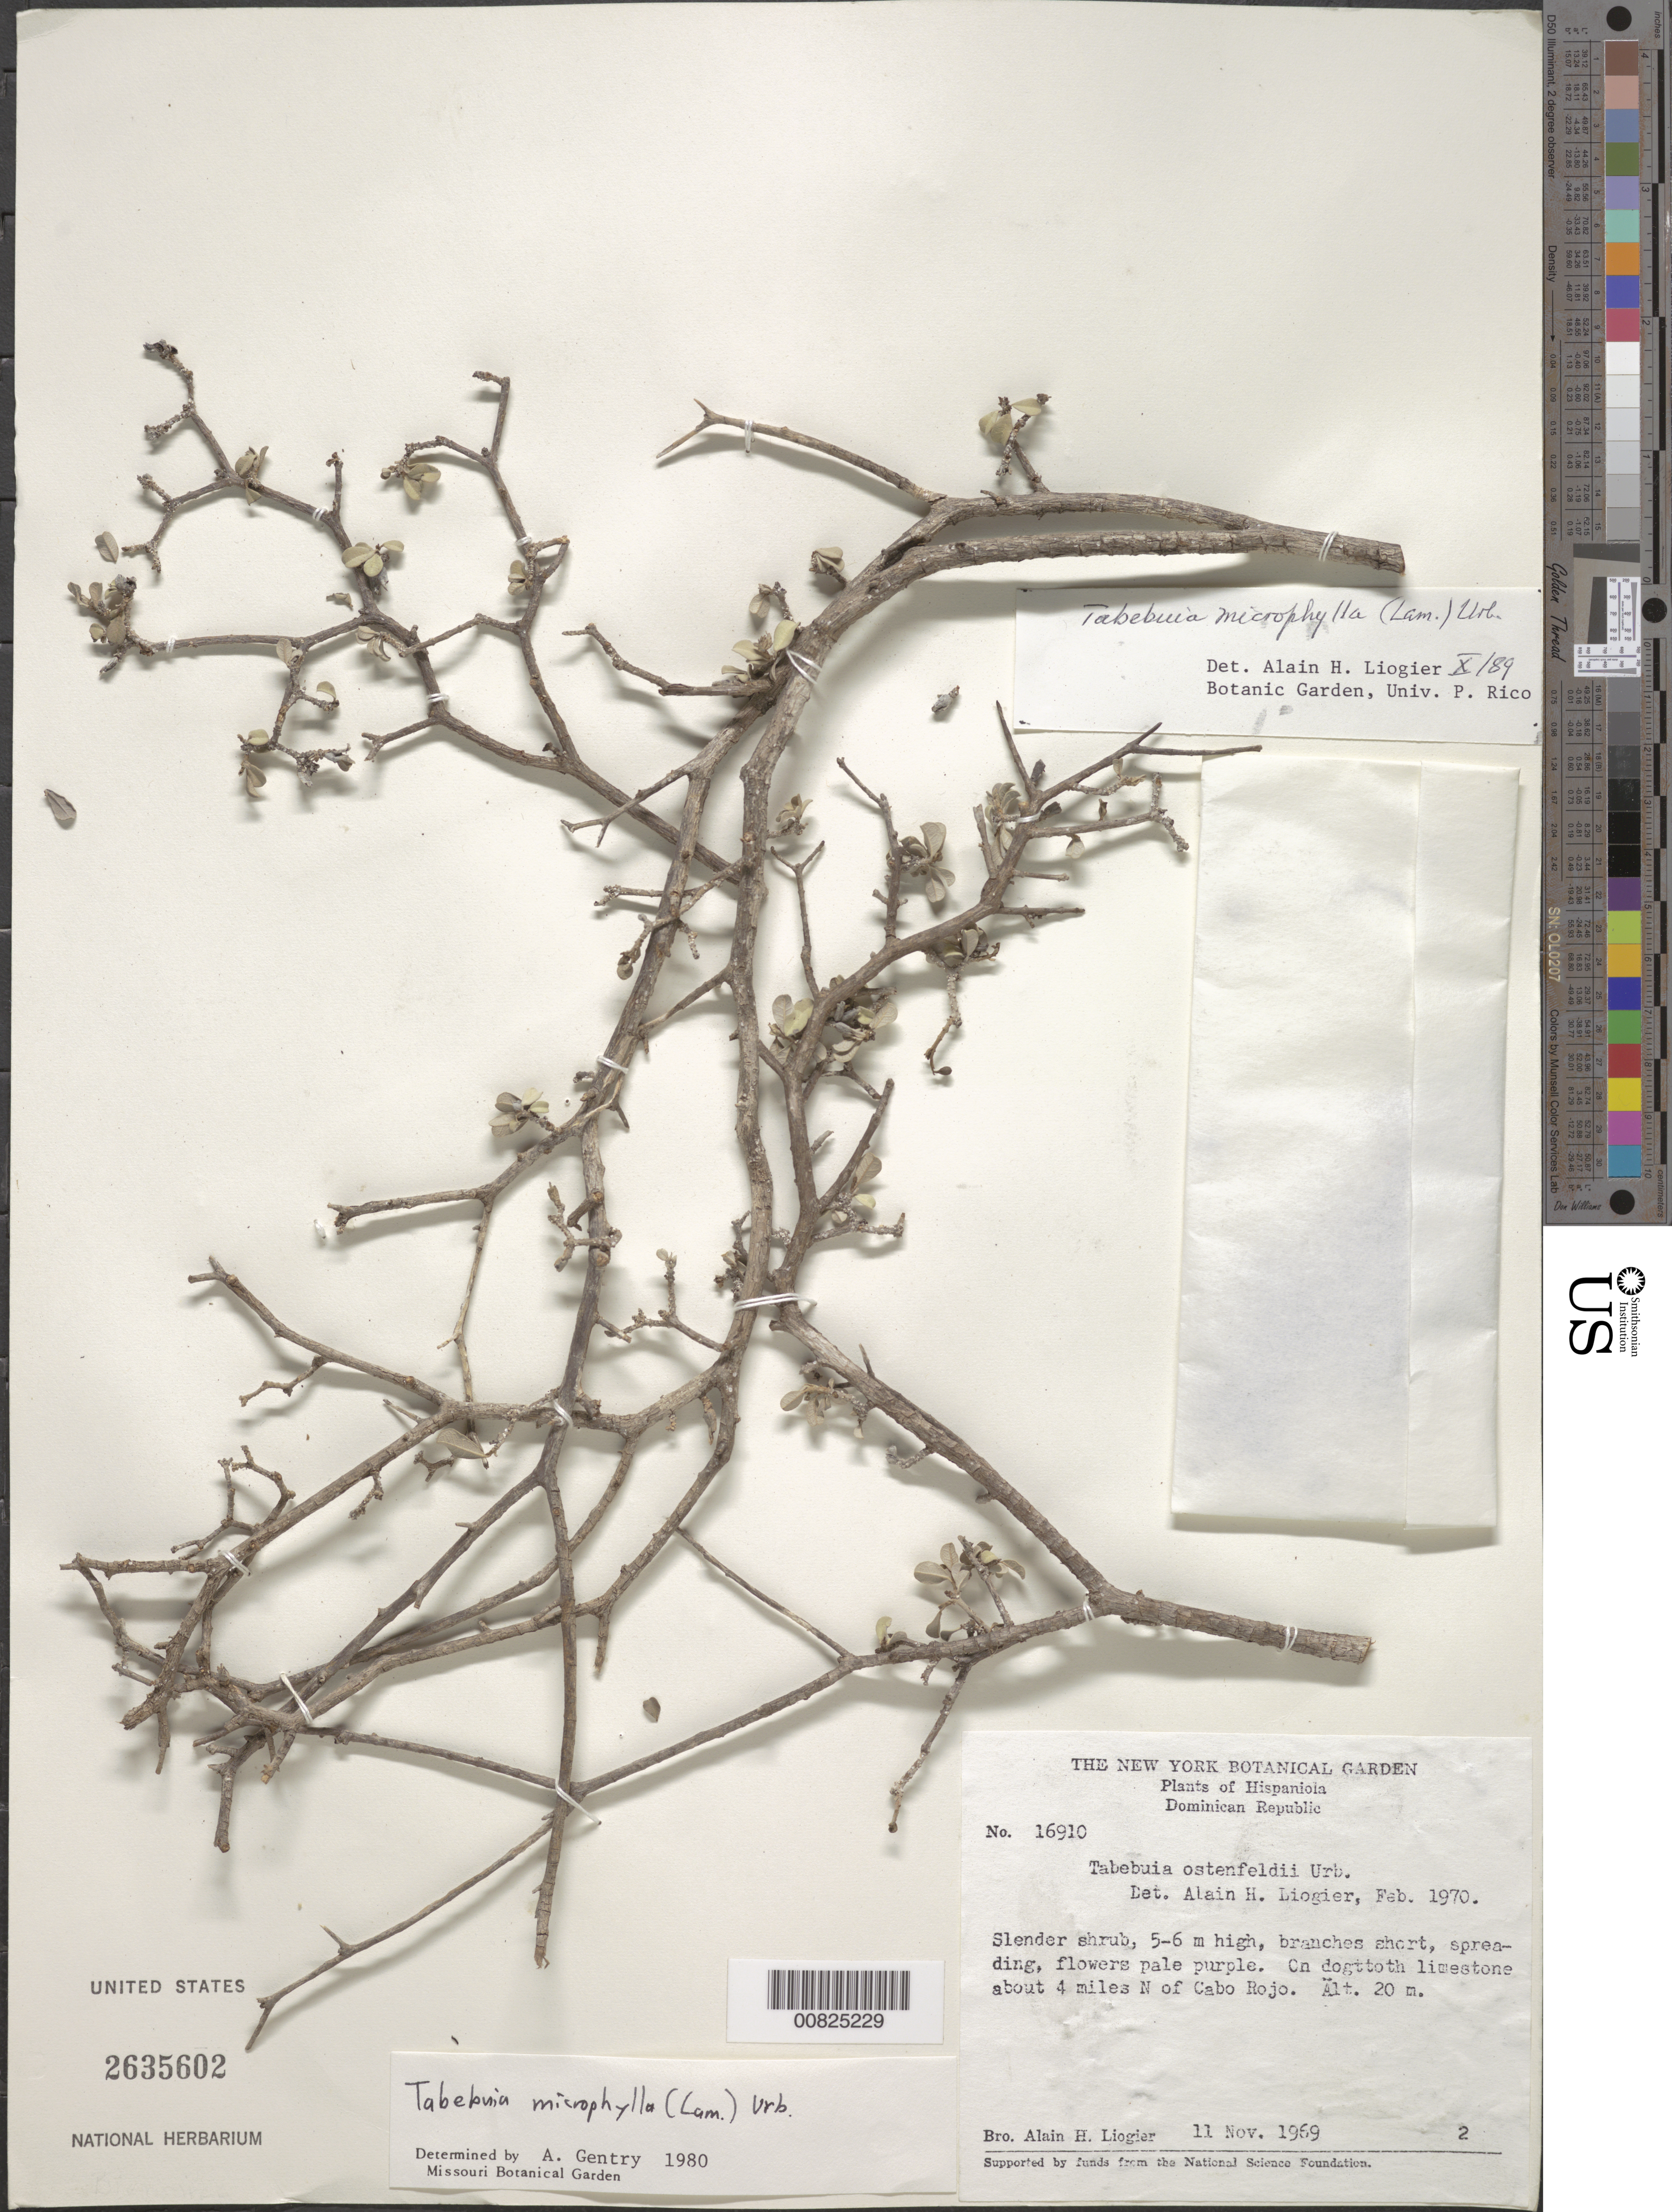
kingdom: Plantae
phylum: Tracheophyta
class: Magnoliopsida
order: Lamiales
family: Bignoniaceae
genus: Tabebuia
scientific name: Tabebuia microphylla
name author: (Lam.) Urb.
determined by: Liogier, Alain H.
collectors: A. H. Liogier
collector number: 16910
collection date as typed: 11 Nov 1969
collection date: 1969-11-11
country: Dominican Republic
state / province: Pedernales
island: Hispaniola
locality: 4 miles N of Cabo Rojo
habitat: On dogtooth limestone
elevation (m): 20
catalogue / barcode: US 2635602